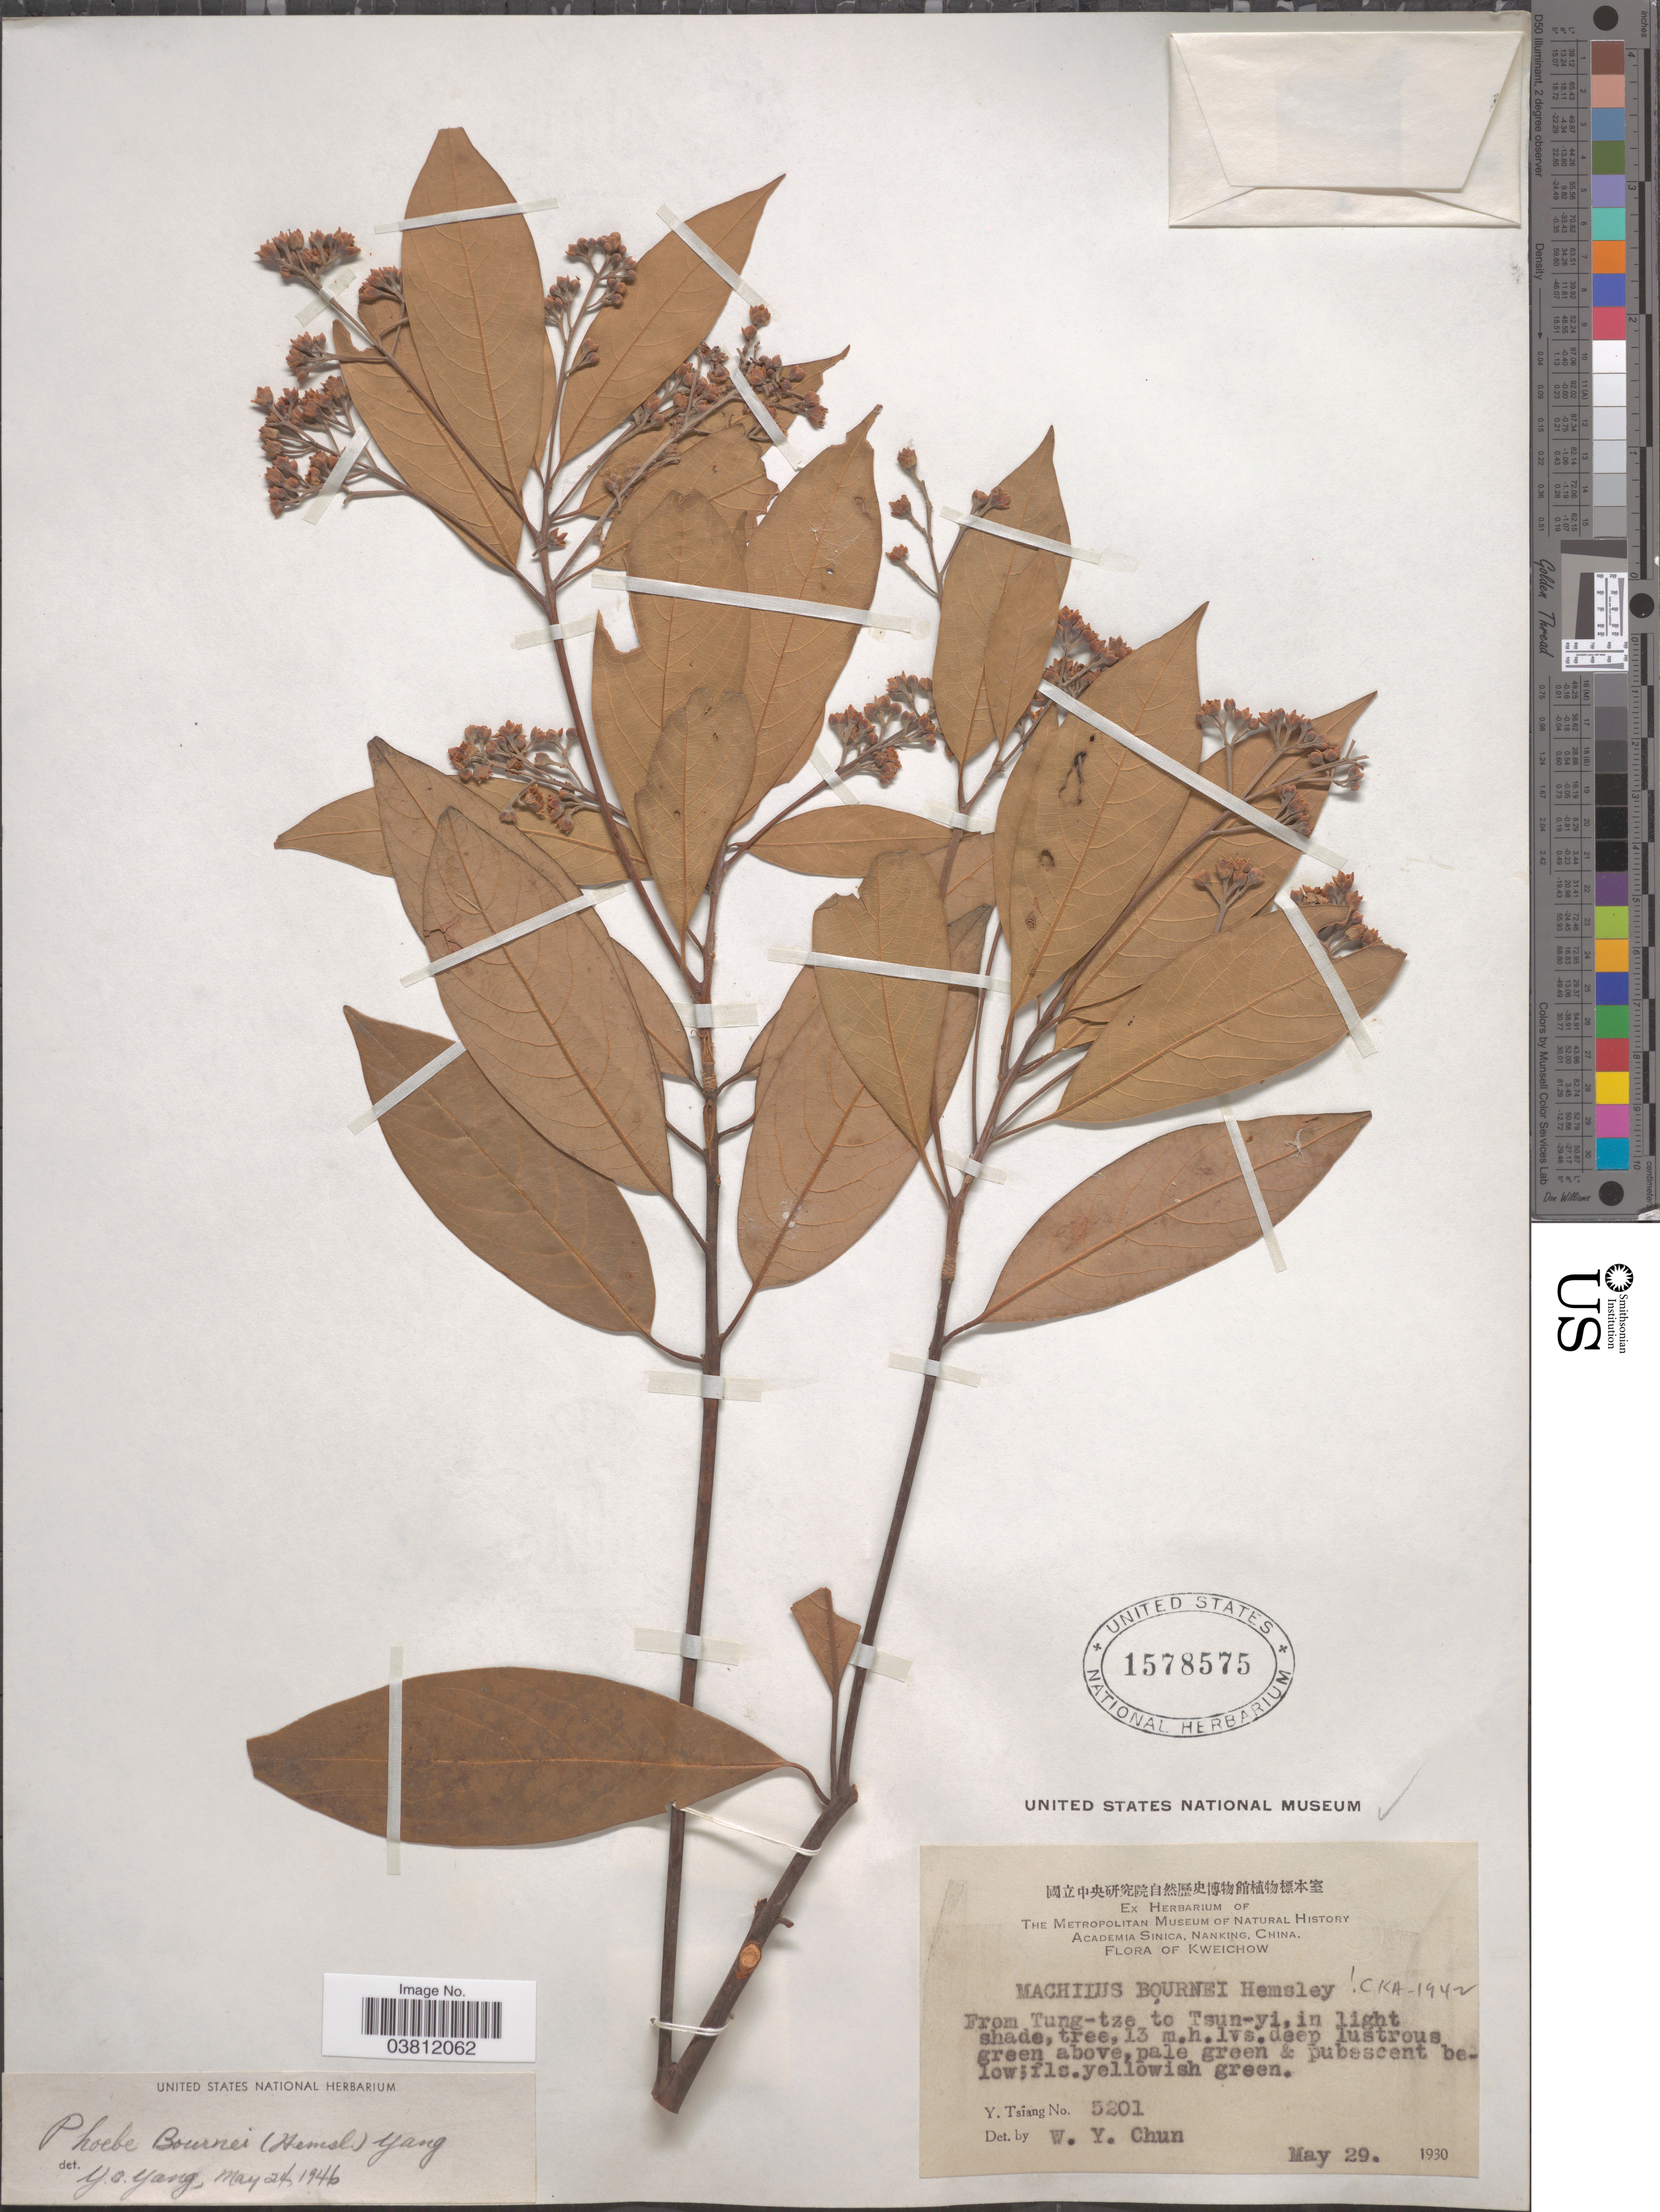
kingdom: Plantae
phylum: Tracheophyta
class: Magnoliopsida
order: Laurales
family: Lauraceae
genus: Phoebe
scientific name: Phoebe bournei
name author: (Hemsl.) Y.C. Yang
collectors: Y. Tsiang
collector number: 5201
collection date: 1930-05-29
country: China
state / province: Guizhou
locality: Kweichow. From Tung-tze to Tsun-yi.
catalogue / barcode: US 1578575